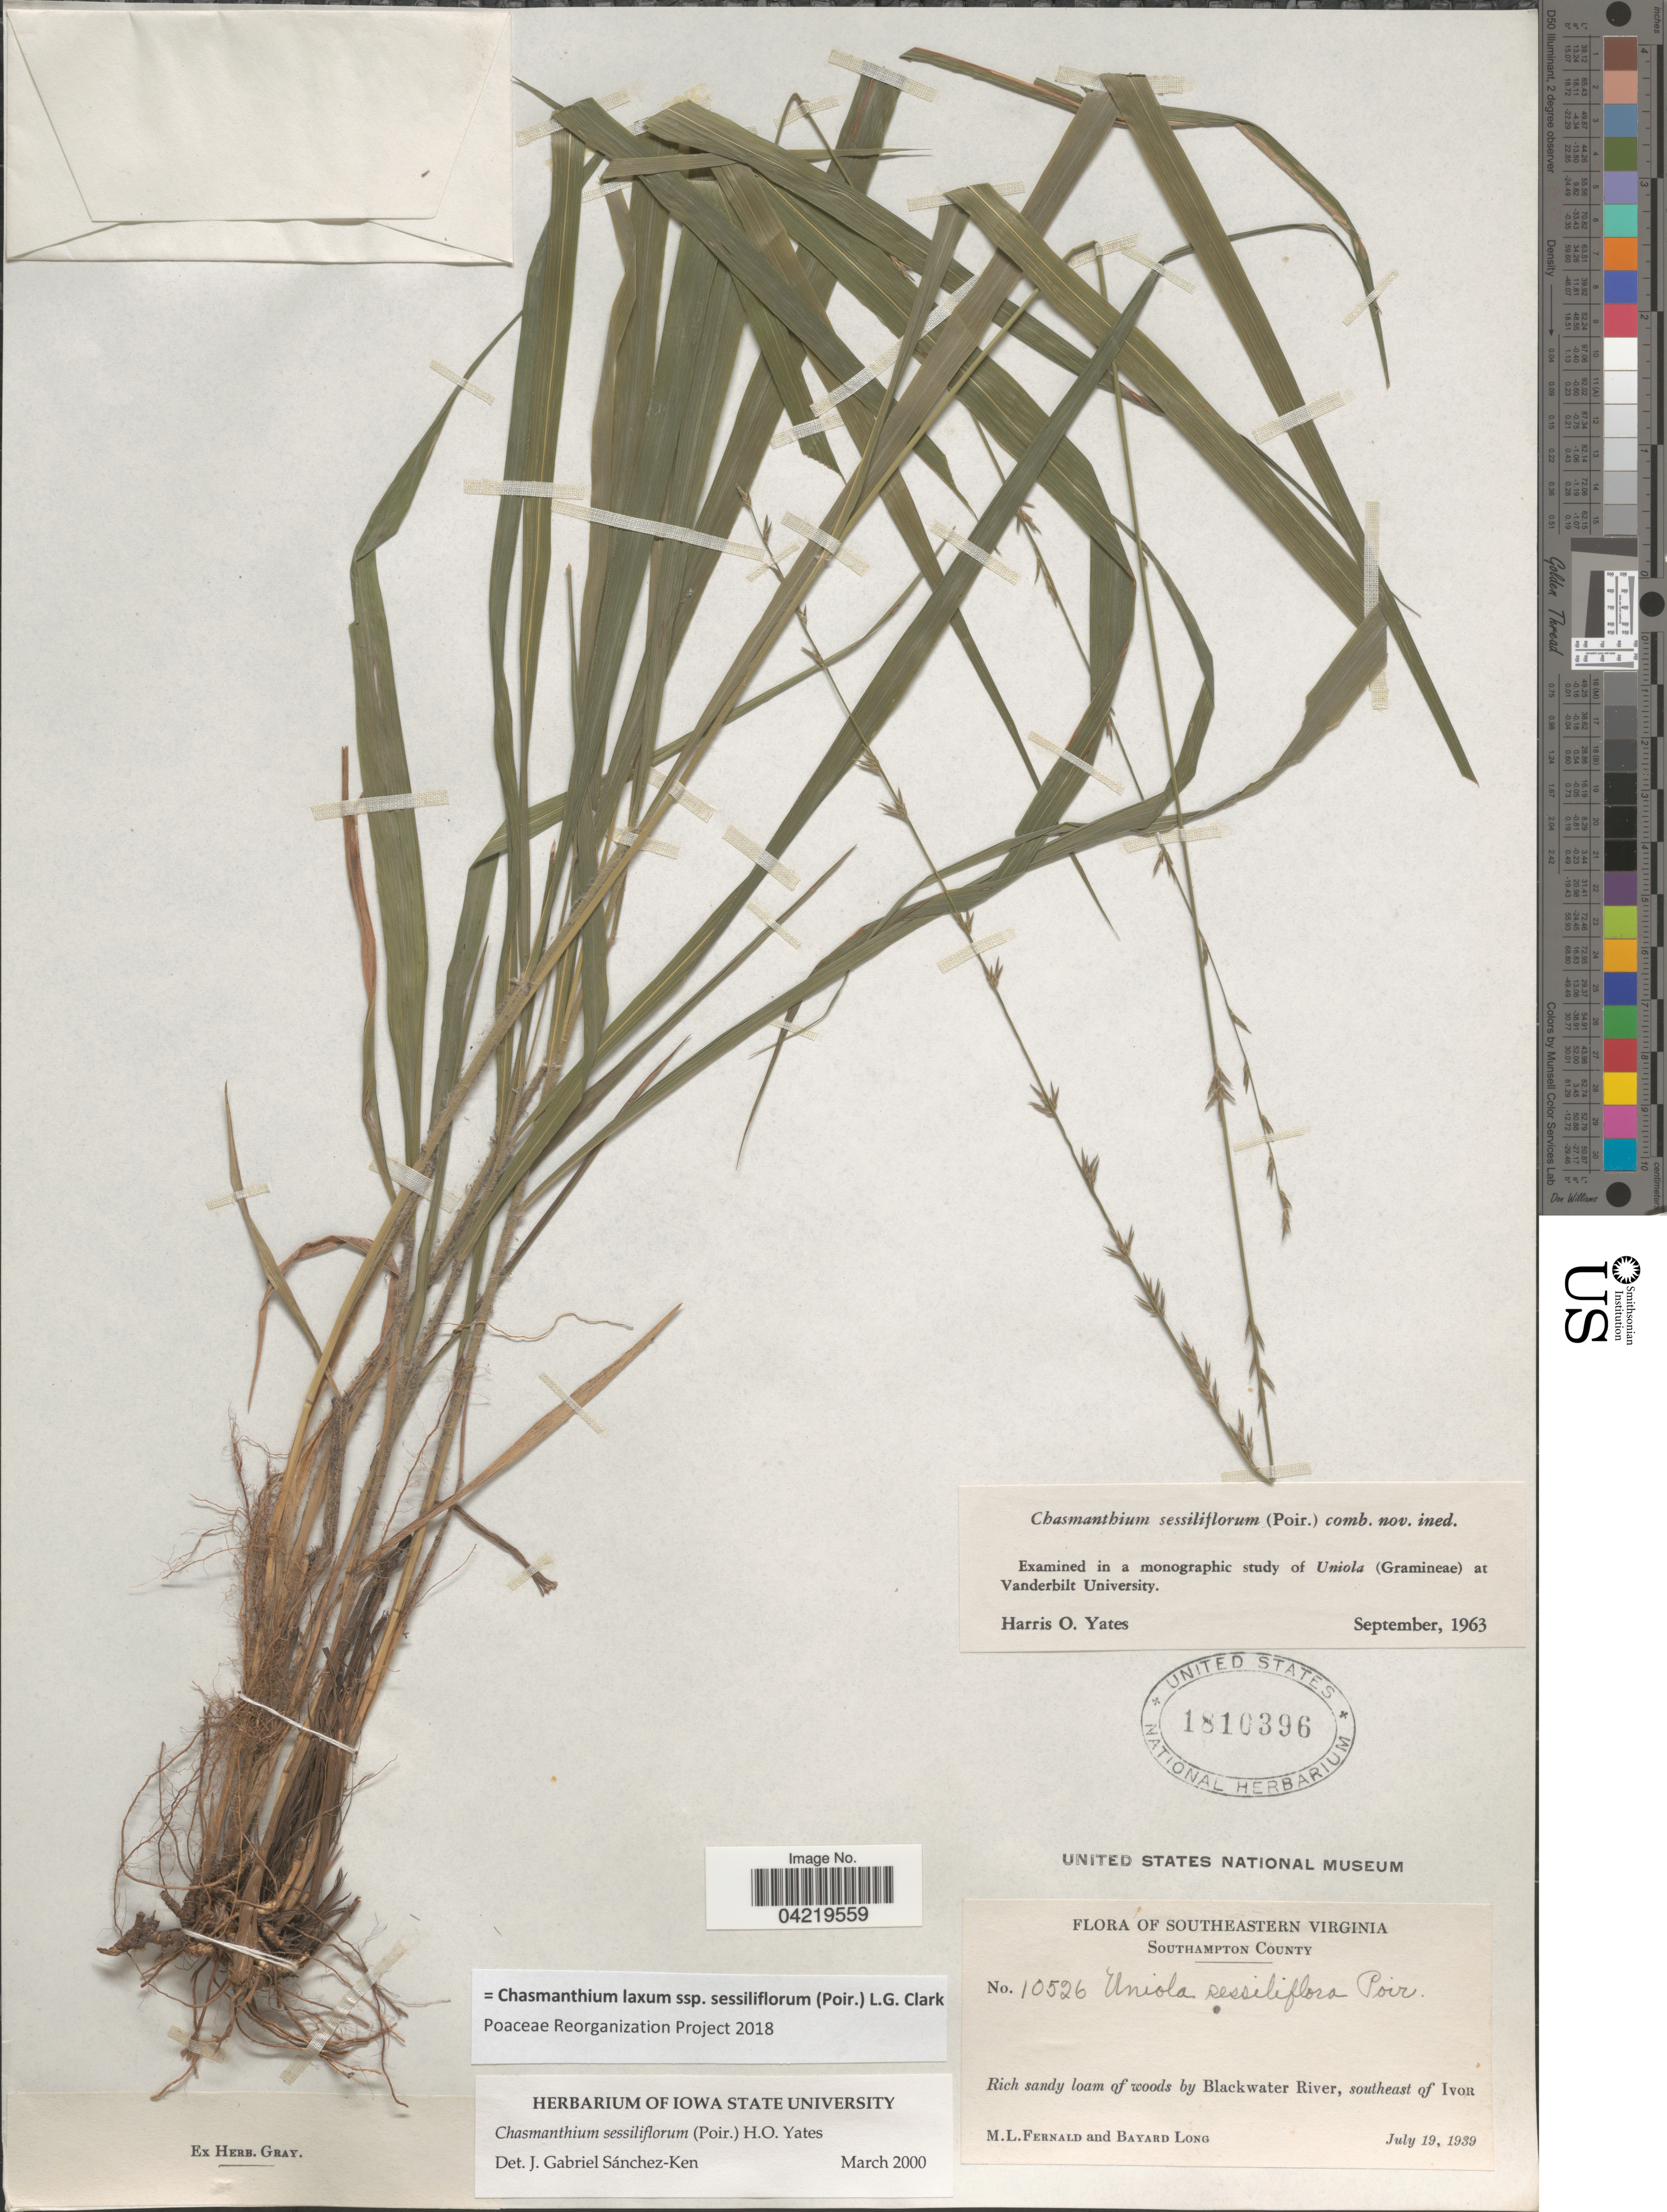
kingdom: Plantae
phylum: Tracheophyta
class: Liliopsida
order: Poales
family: Poaceae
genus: Chasmanthium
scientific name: Chasmanthium laxum subsp. sessiliflorum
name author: (L.) H.O. Yates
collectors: M. L. Fernald & B. Long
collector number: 10526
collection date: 1939-07-19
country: United States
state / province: Virginia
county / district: Southampton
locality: Southeastern Virginia. Southampton County. Rich sandy loam of woods by Blackwater River, southeast of Ivor.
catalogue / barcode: US 1810396